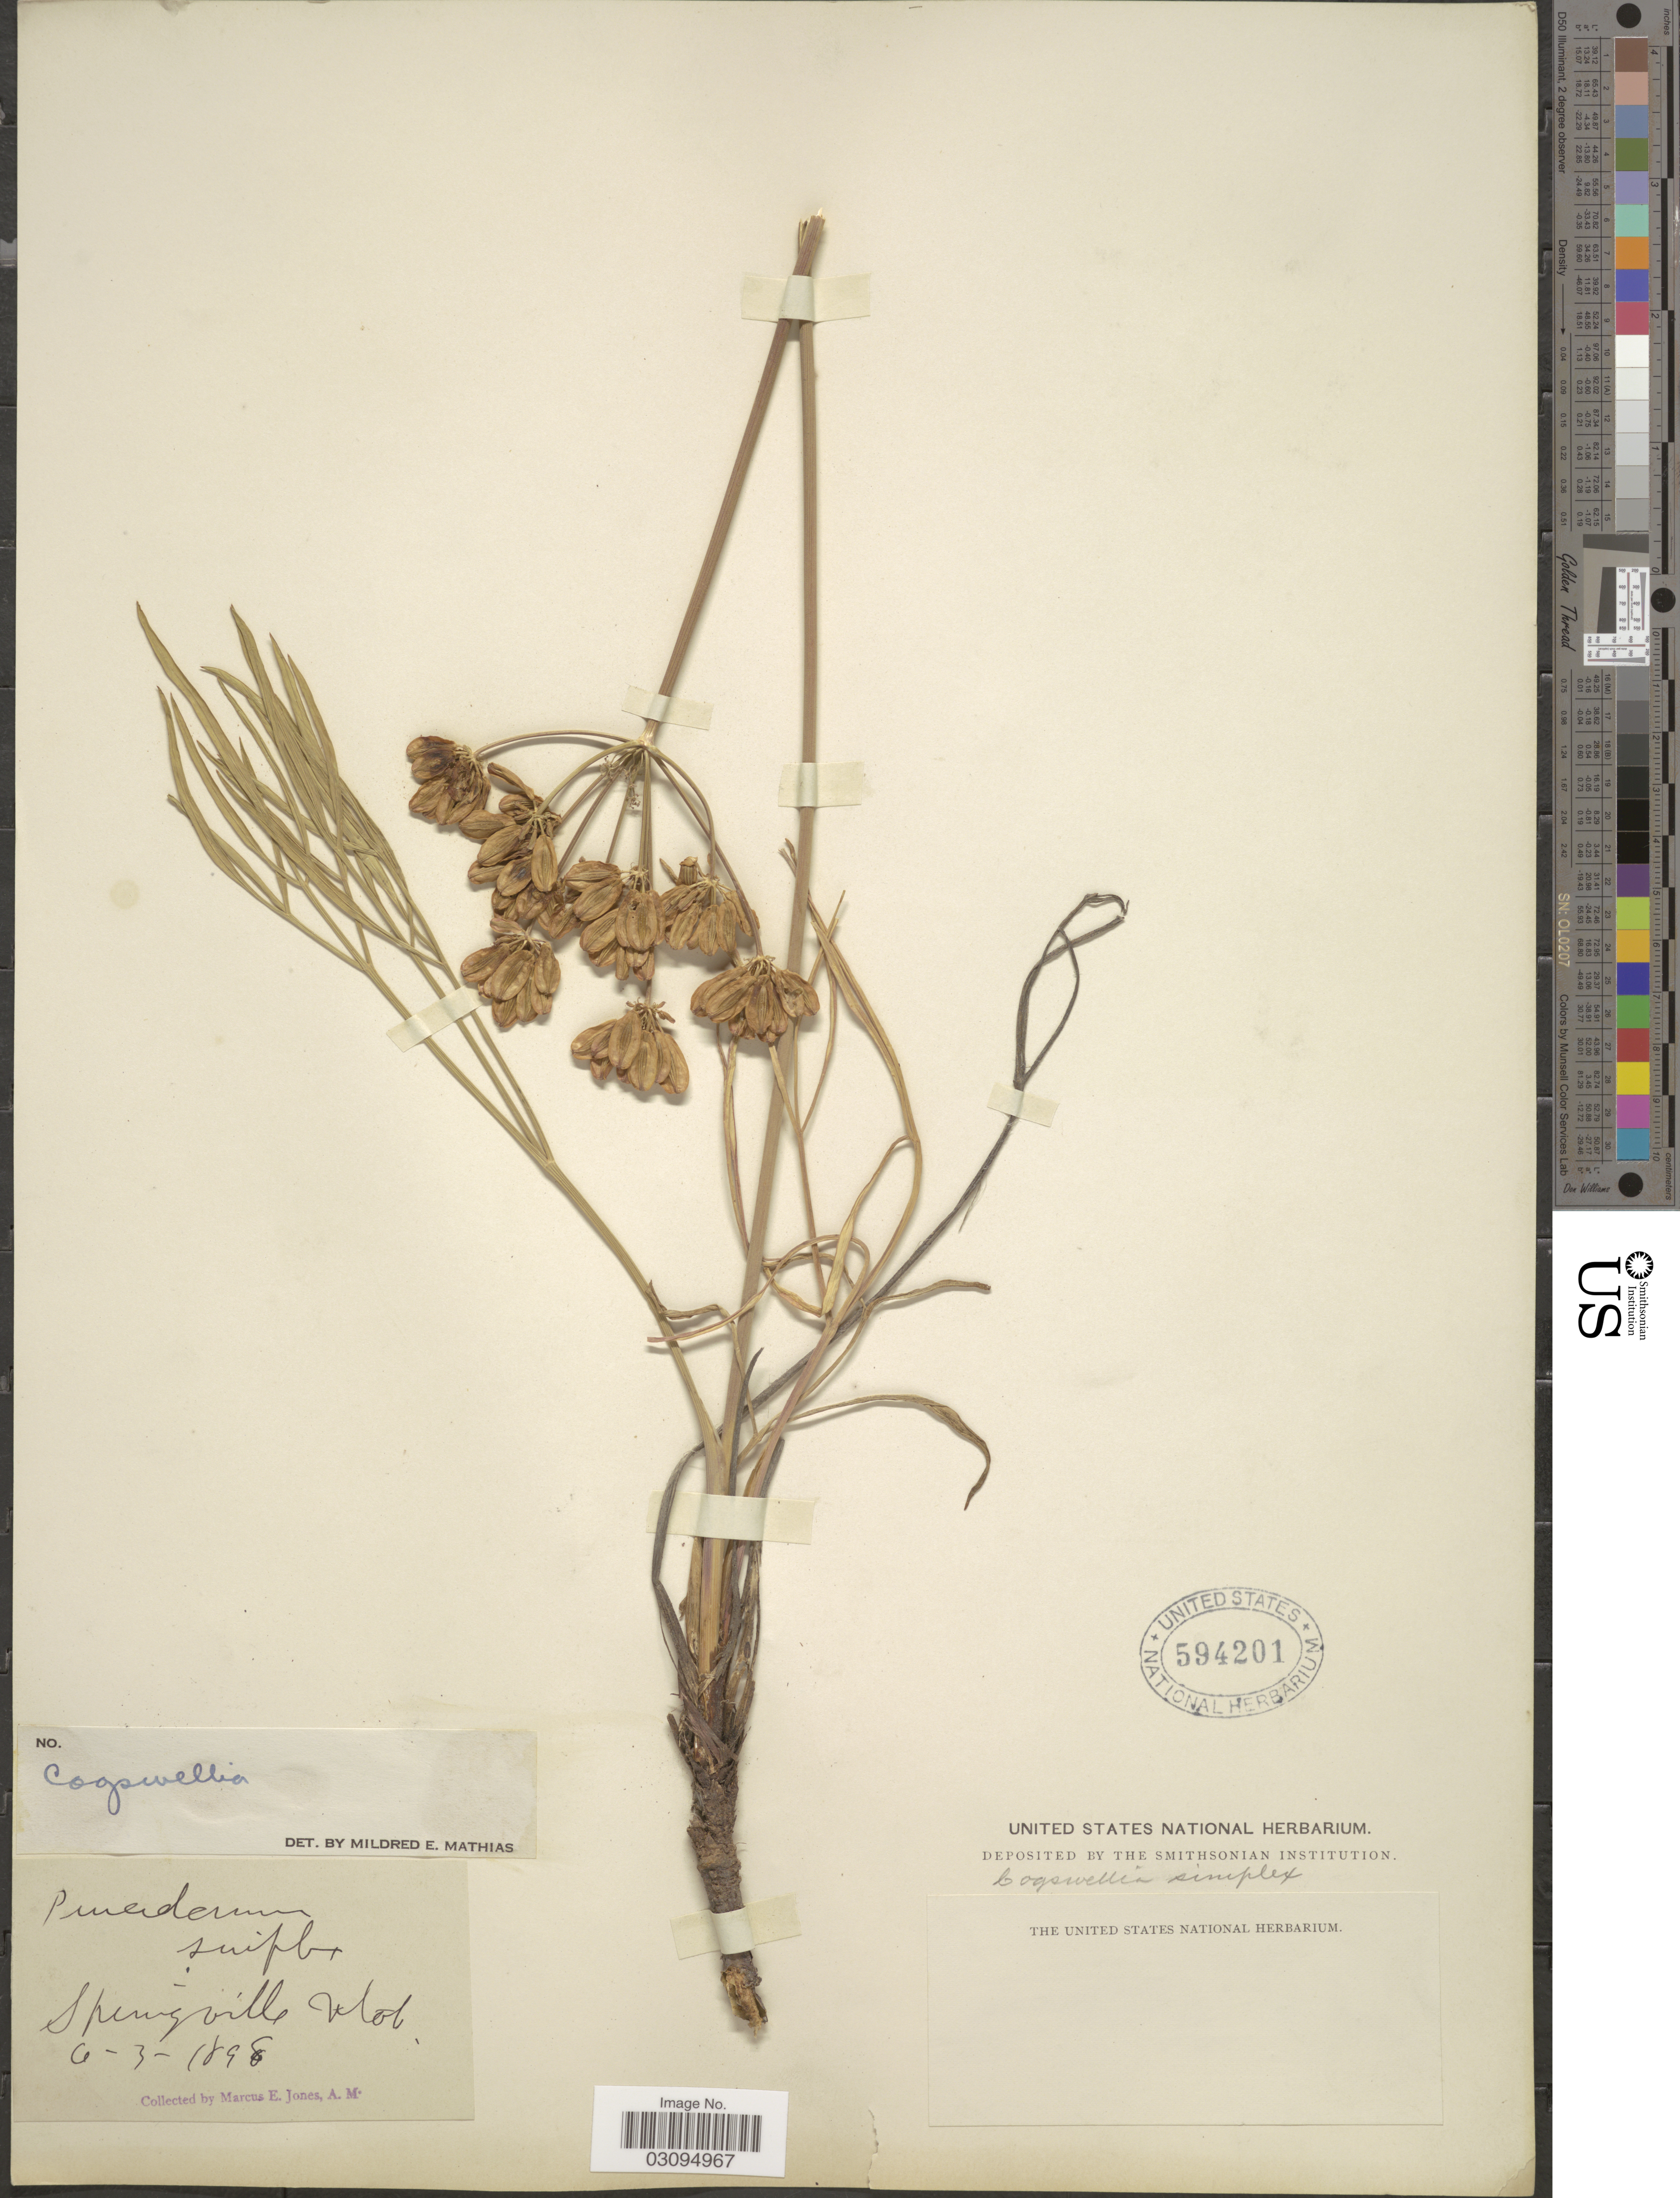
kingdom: Plantae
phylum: Tracheophyta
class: Magnoliopsida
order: Apiales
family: Apiaceae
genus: Lomatium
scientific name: Lomatium simplex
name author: (Nutt. ex S. Watson) J.F. Macbr.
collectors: M. E. Jones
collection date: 1898-06-03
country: United States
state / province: Utah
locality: Springville.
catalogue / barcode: US 594201